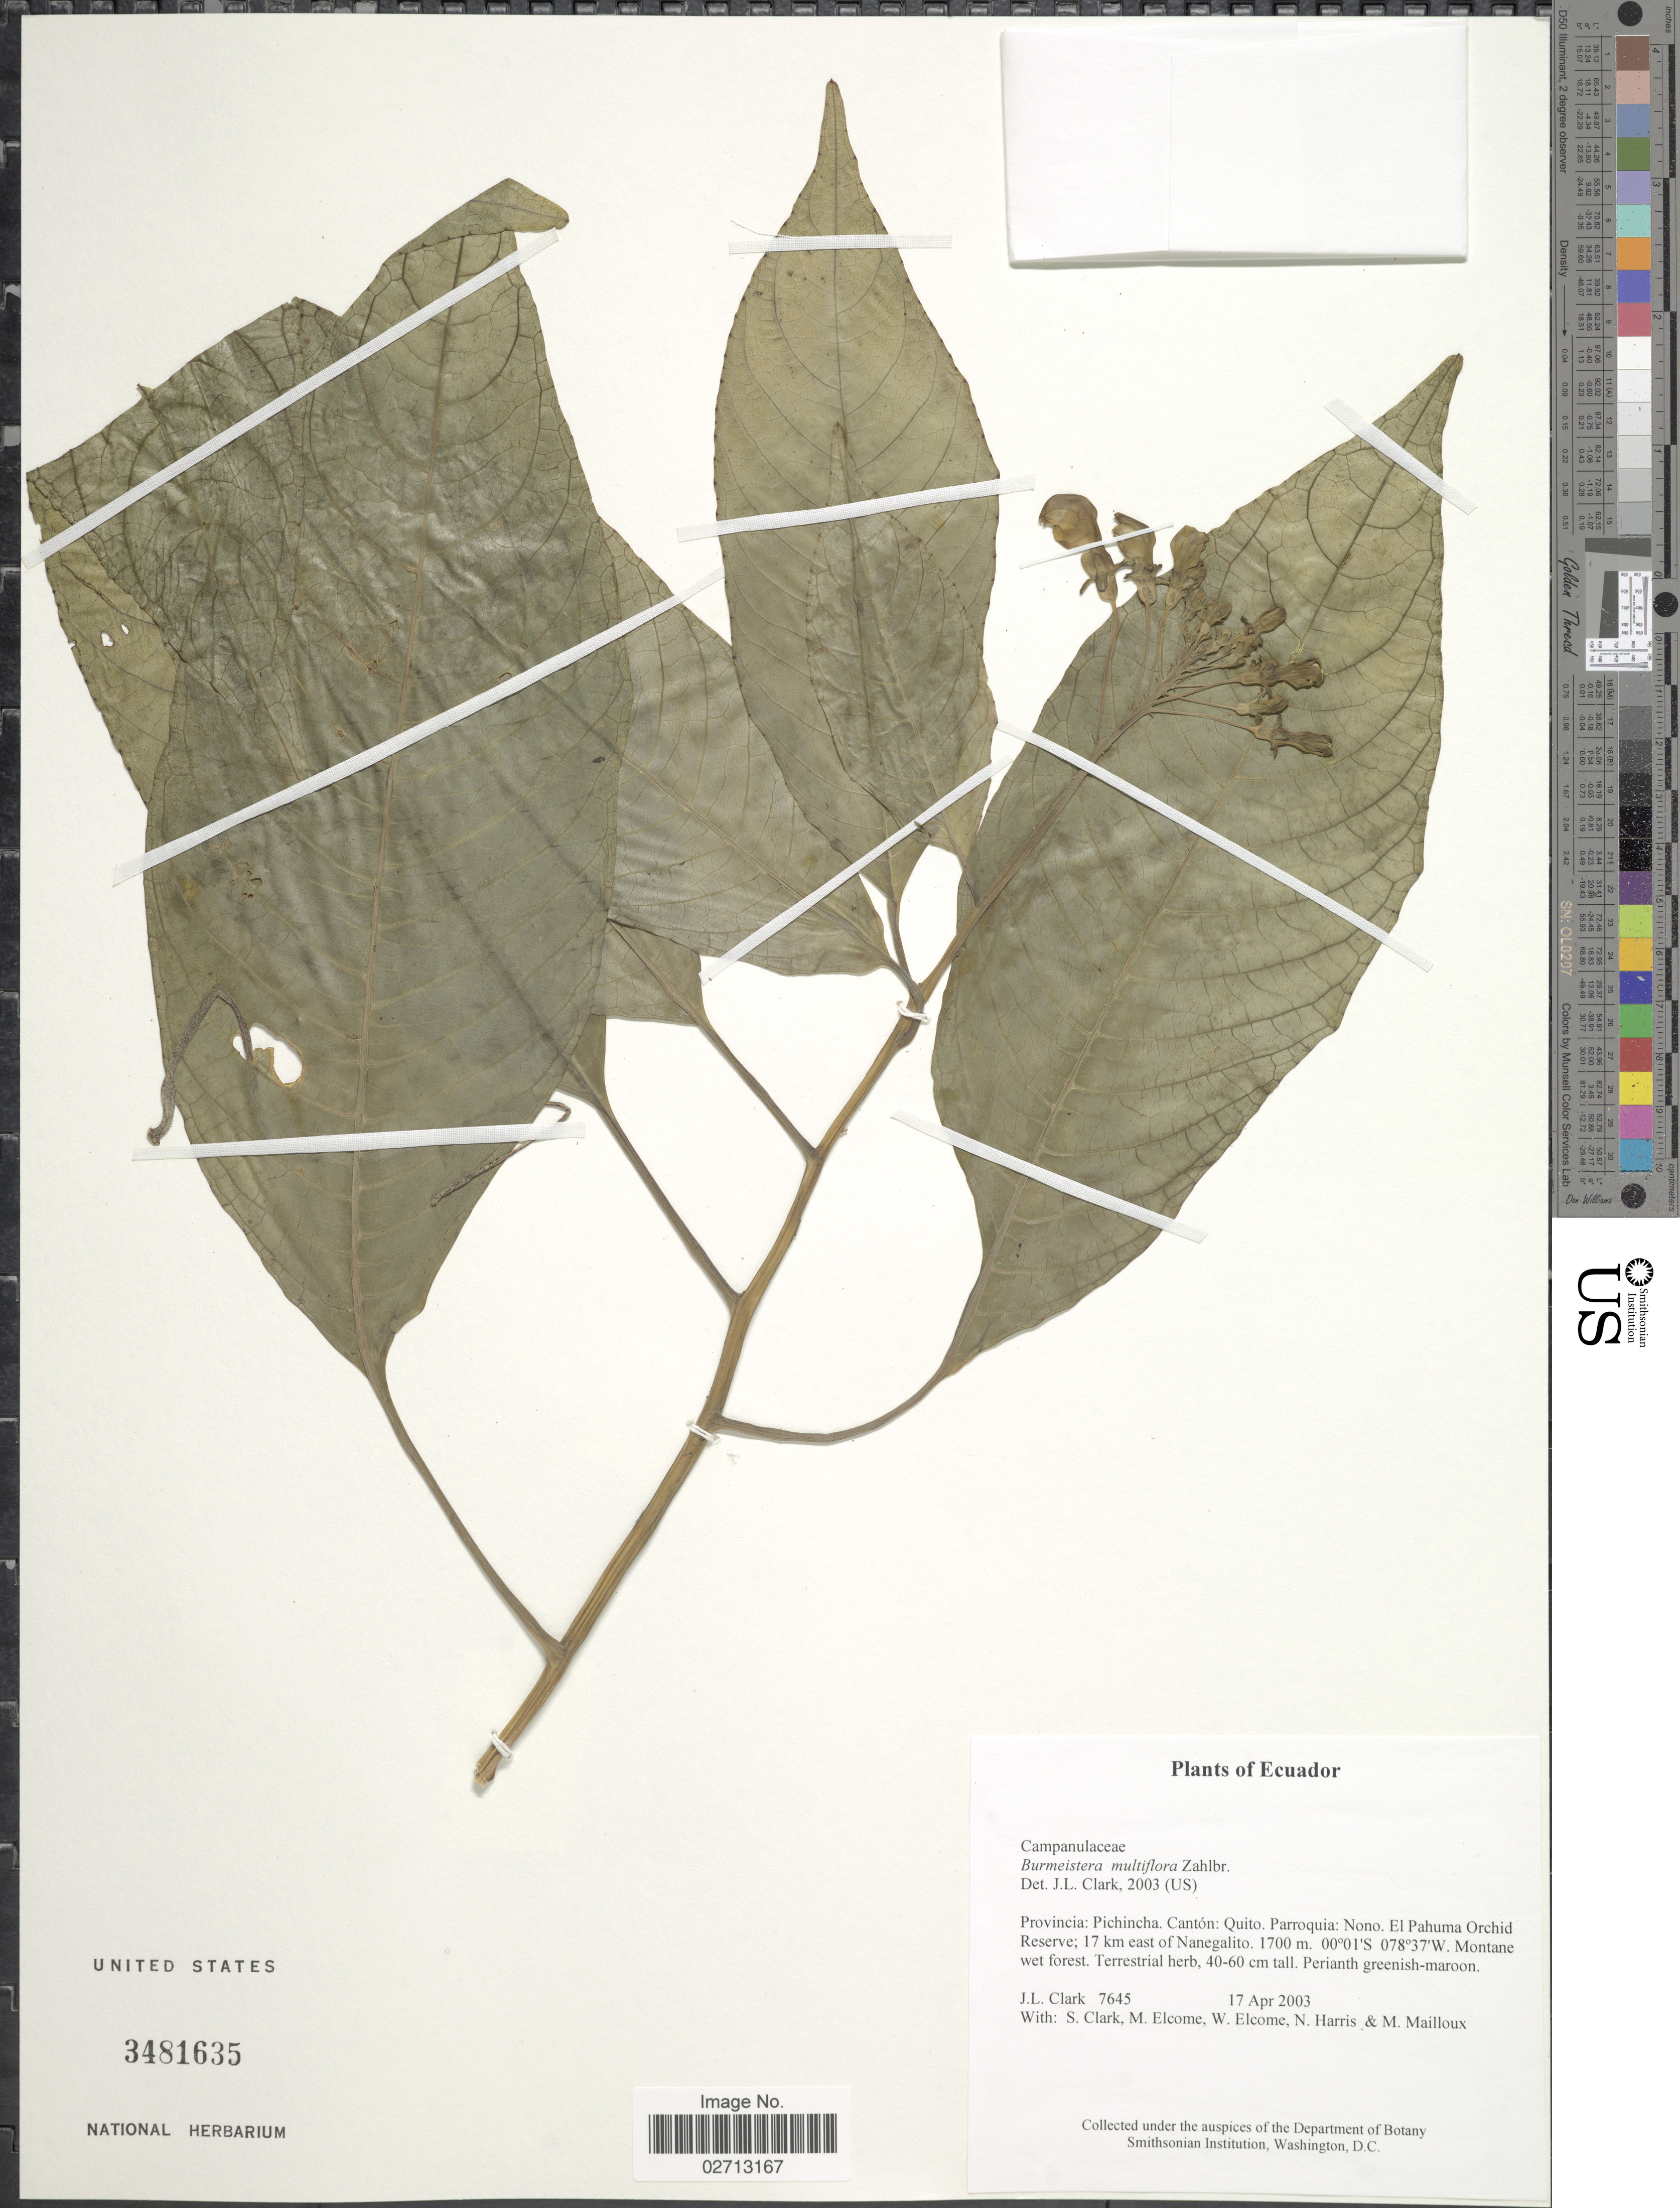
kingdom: Plantae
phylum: Tracheophyta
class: Magnoliopsida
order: Asterales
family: Campanulaceae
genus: Burmeistera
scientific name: Burmeistera multiflora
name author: Zahlbr.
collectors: J. L. Clark, S. Clark, M. Elcome, W. Elcome & et al.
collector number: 7645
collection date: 2003-04-17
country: Ecuador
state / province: Pichincha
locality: Cantón: Quito. Parroquia: Nono. El Pahuma Orchid Reserve; 17 km east of Nanegalito.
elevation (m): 1700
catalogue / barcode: US 3481635